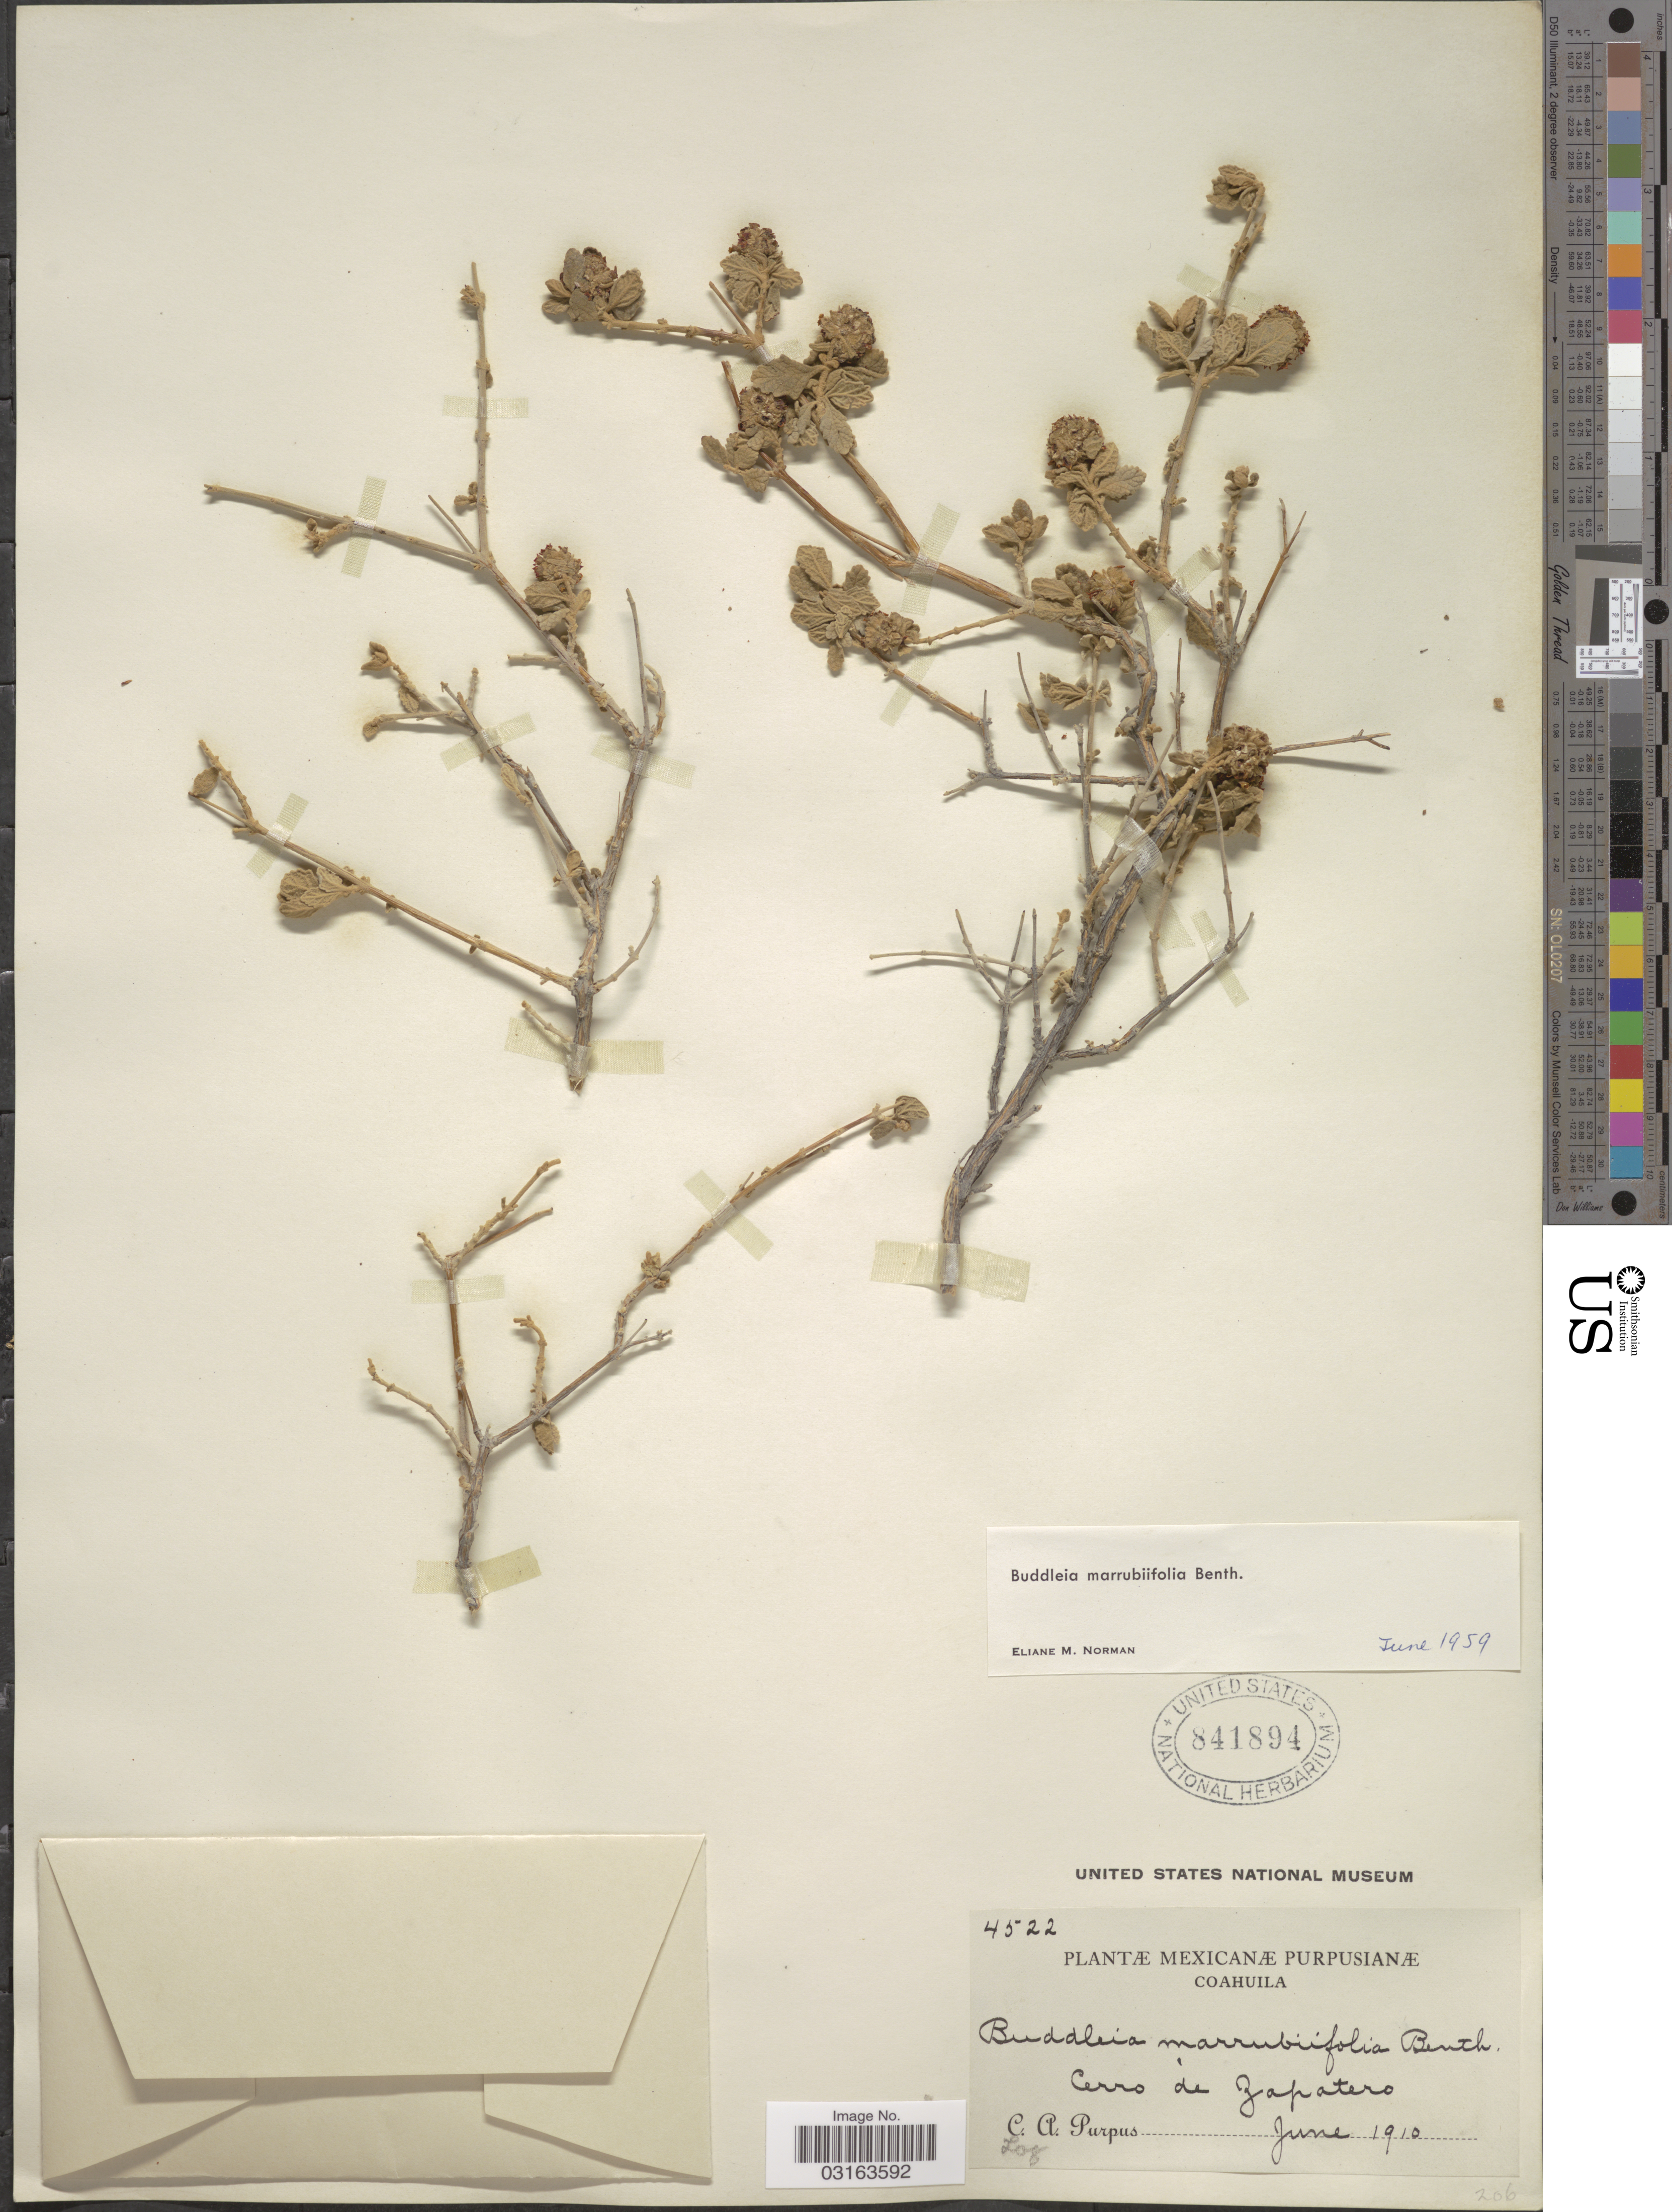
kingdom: Plantae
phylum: Tracheophyta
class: Magnoliopsida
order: Lamiales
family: Scrophulariaceae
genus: Buddleja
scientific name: Buddleja marrubiifolia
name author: Benth.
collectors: C. A. Purpus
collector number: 4522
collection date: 1910-06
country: Mexico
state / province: Coahuila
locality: Cerro de Zapatero.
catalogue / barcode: US 841894